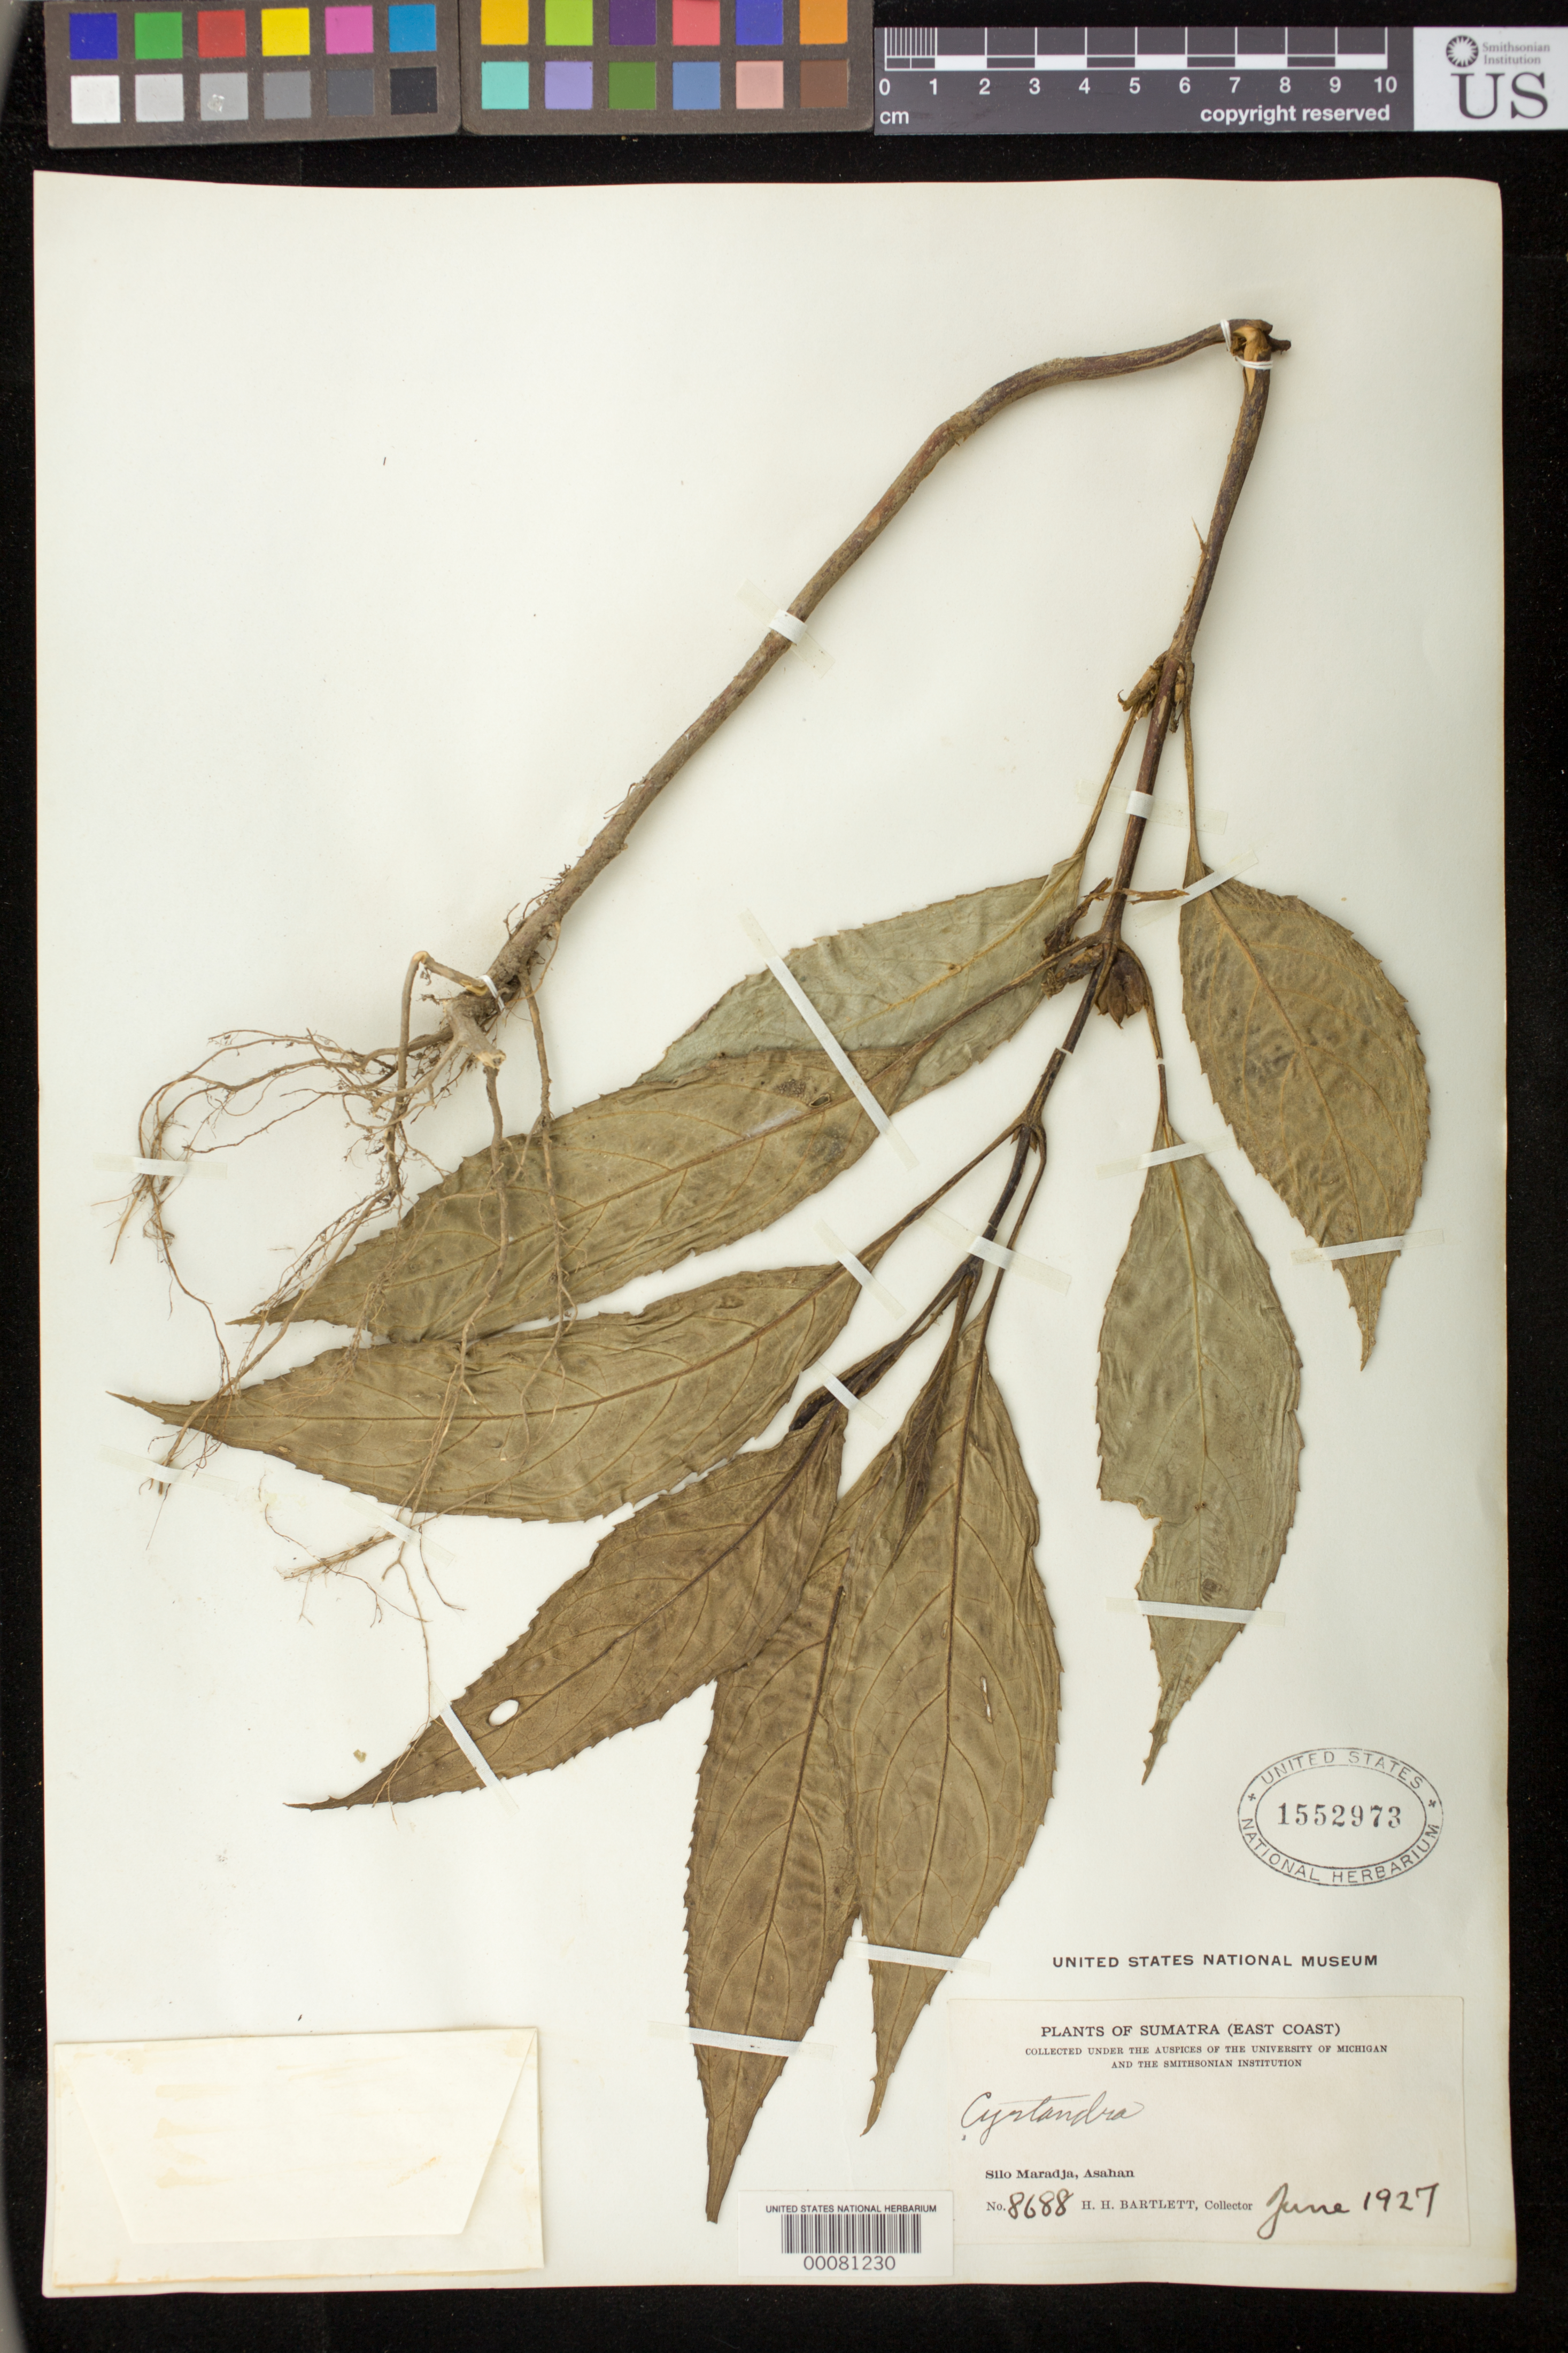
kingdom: Plantae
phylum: Tracheophyta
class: Magnoliopsida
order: Lamiales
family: Gesneriaceae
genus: Cyrtandra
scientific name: Cyrtandra sp.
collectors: H. H. Bartlett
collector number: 8688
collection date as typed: Jun 1927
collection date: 1927-06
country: Indonesia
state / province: Sumatra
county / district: Sumatera Utara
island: Sumatra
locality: East coast, silo maradja, asahan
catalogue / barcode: US 1552973